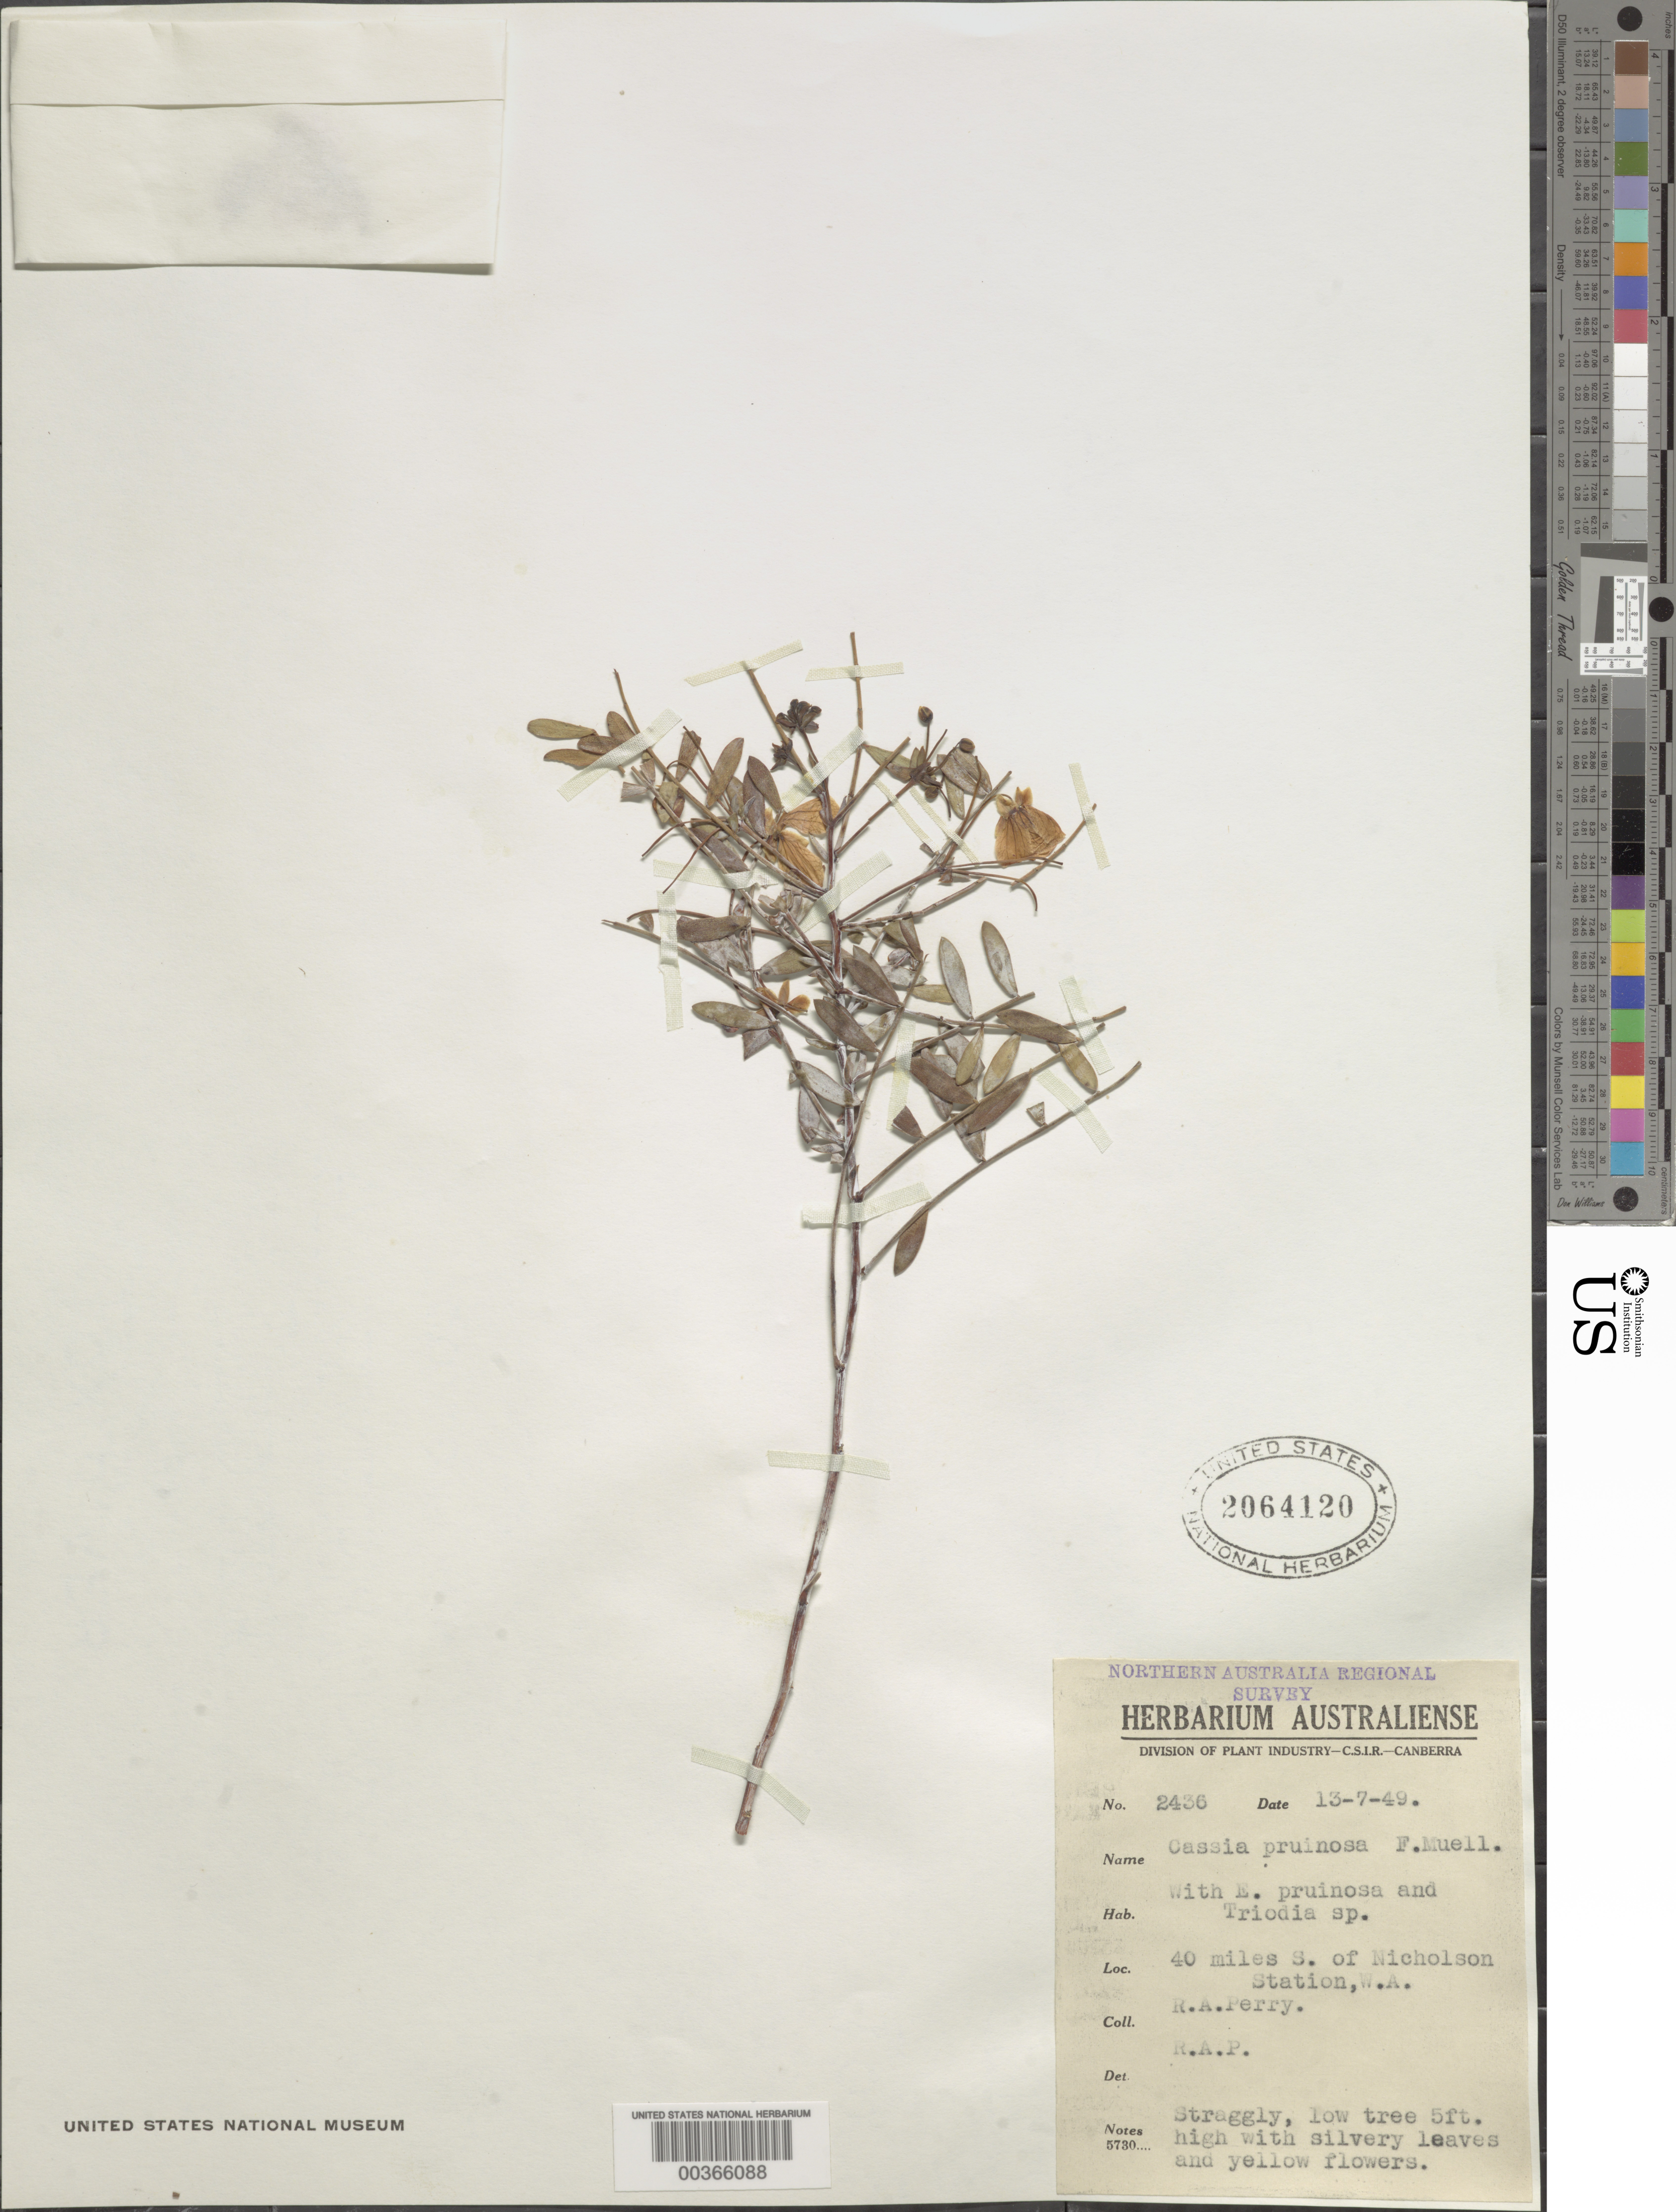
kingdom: Plantae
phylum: Tracheophyta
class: Magnoliopsida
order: Fabales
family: Fabaceae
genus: Senna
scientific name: Senna glutinosa subsp. pruinosa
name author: (F. Muell.) Randell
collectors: Perry, R. A.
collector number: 2436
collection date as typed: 13 Jul 1949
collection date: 1949-07-13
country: Australia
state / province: Western Australia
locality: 40 mi s of nicholson station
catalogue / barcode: US 2064120